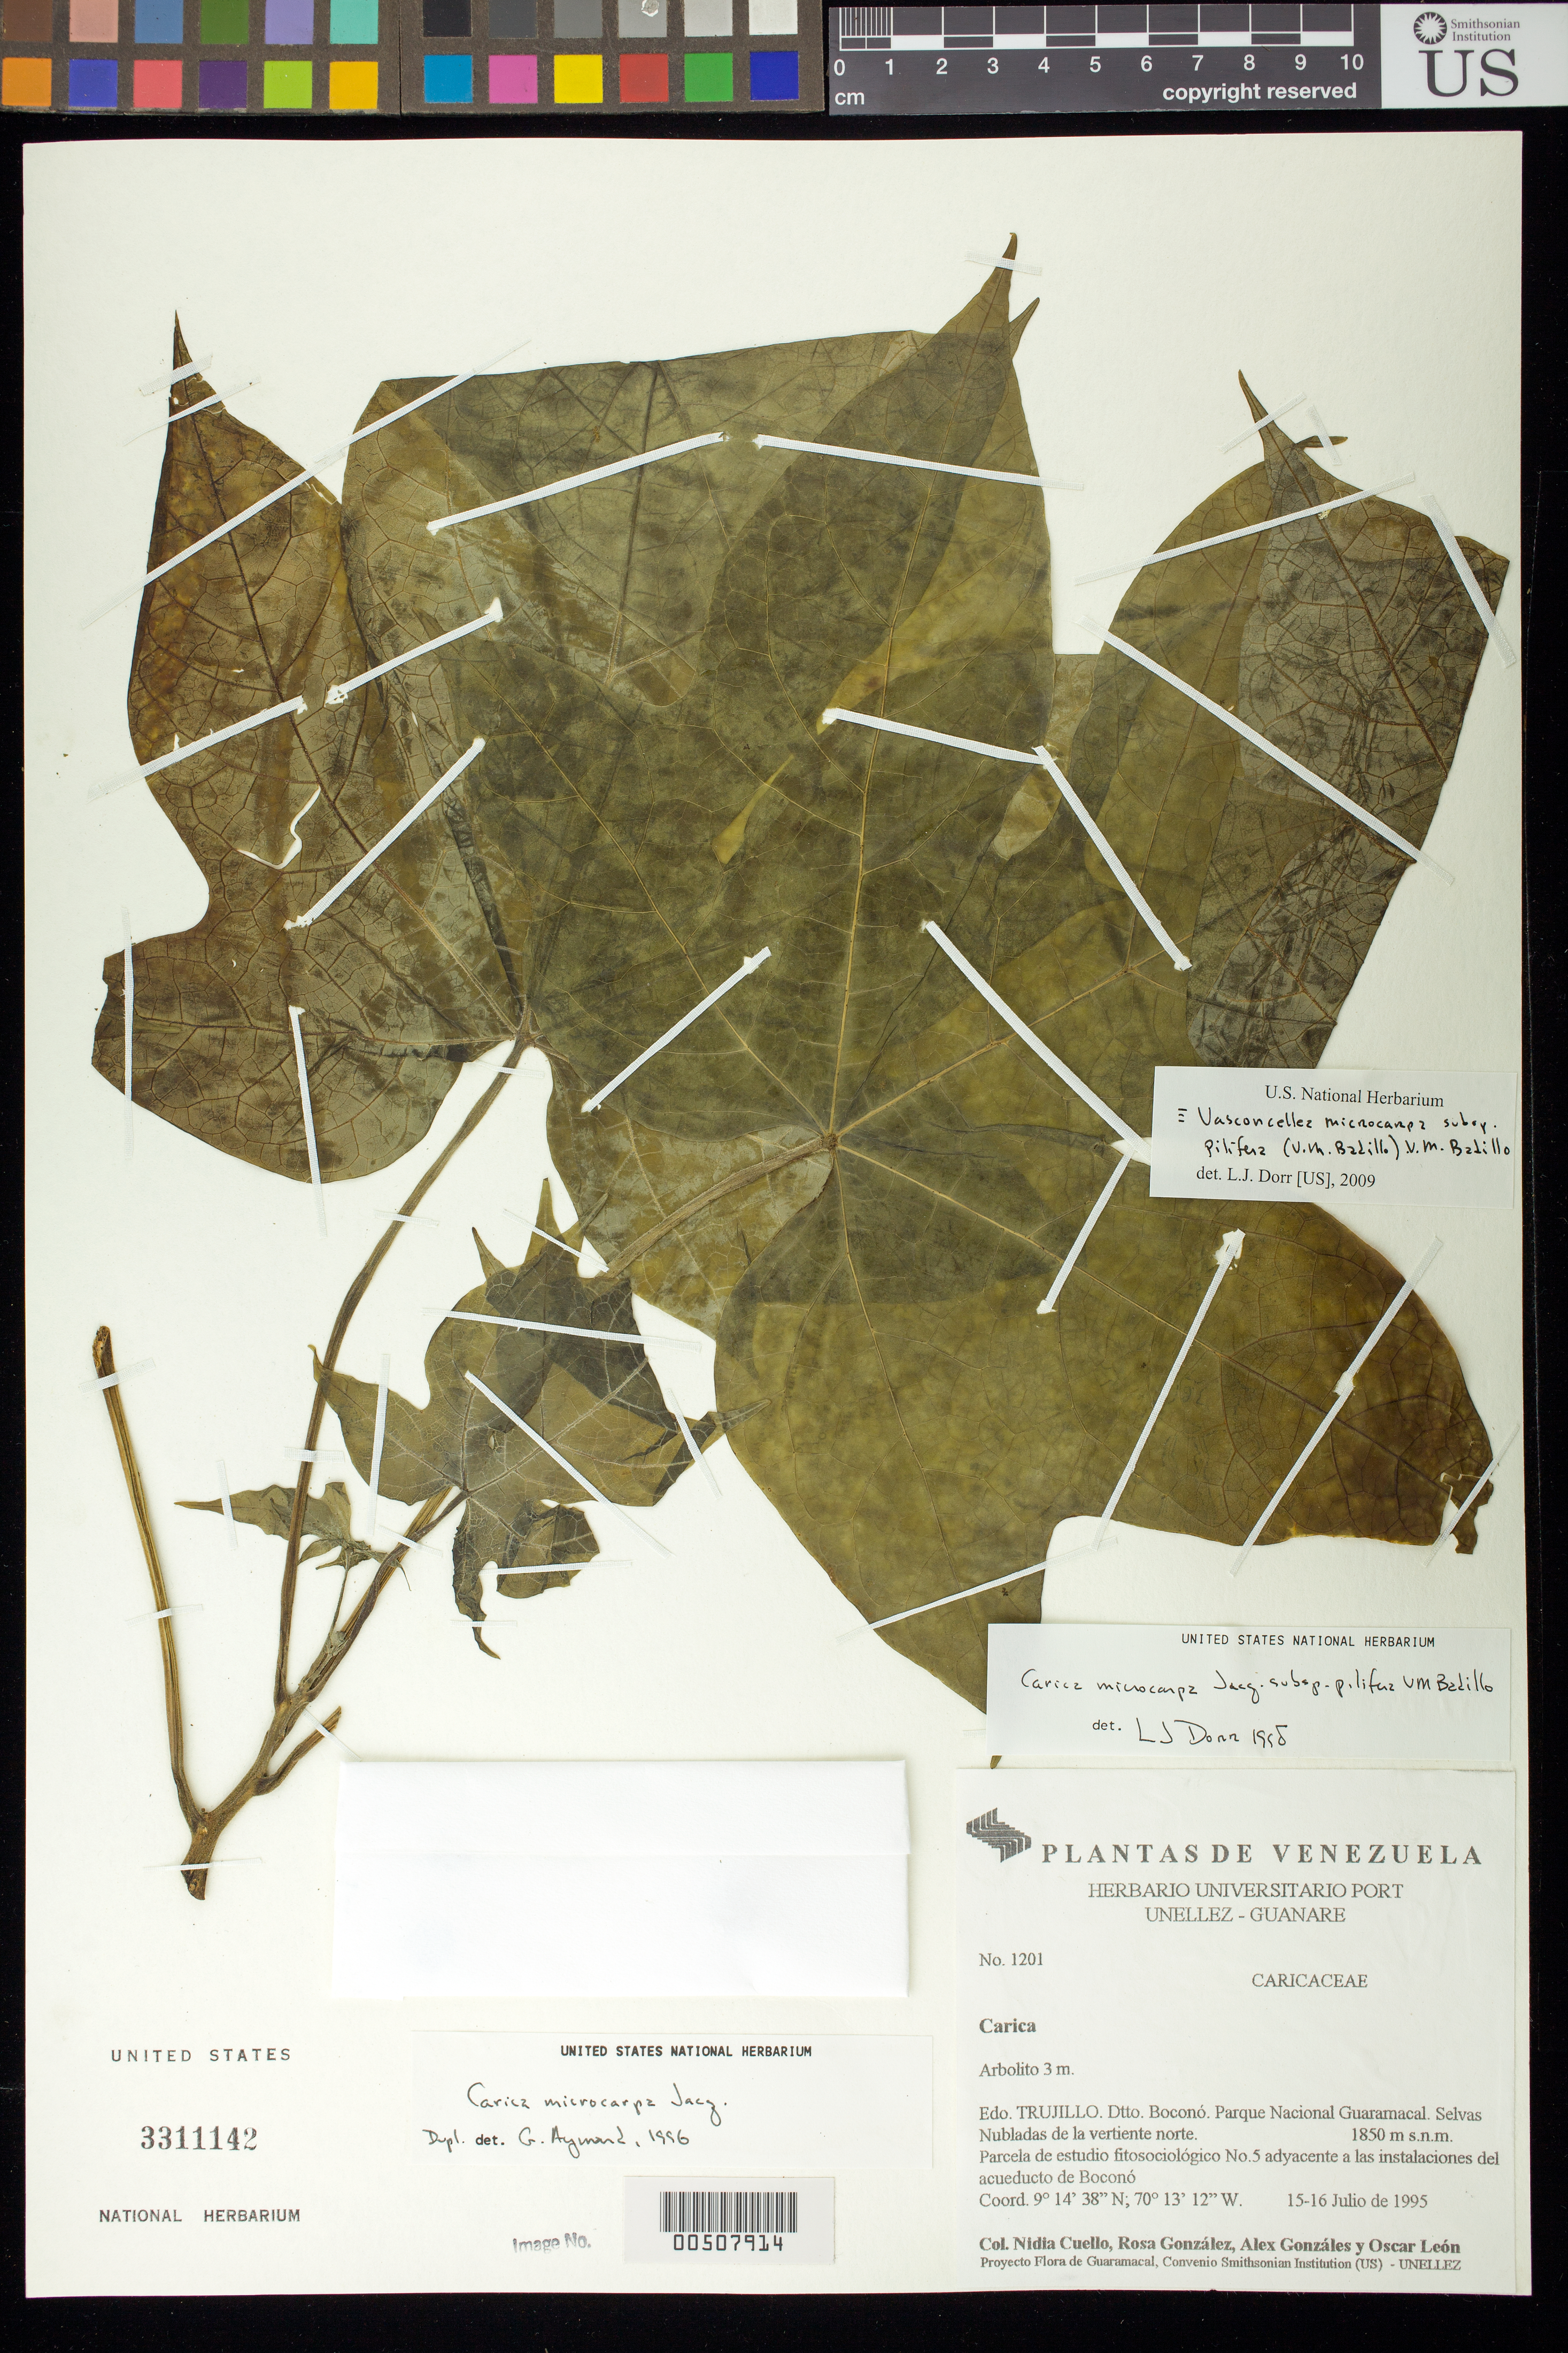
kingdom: Plantae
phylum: Tracheophyta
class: Magnoliopsida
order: Brassicales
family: Caricaceae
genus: Vasconcellea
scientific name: Vasconcellea microcarpa subsp. pilifera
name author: (V.M. Badillo) V.M. Badillo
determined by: Dorr, L. J., (BOT), Smithsonian Institution - National Museum of Natural History (UNITED STATES)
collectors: N. L. Cuello, R. González, A. Gonzáles & O. León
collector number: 1201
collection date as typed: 15 Jul 1995 to 16 Jul 1995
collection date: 1995-07-15/1995-07-16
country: Venezuela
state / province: Trujillo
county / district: Boconó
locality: Parque Nacional Guaramacal. Vertiente N. Adyacente a las instalaciones del acueducto de Boconó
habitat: Selvas Nubladas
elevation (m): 1850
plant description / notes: MO, PORT, US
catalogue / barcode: US 3311142